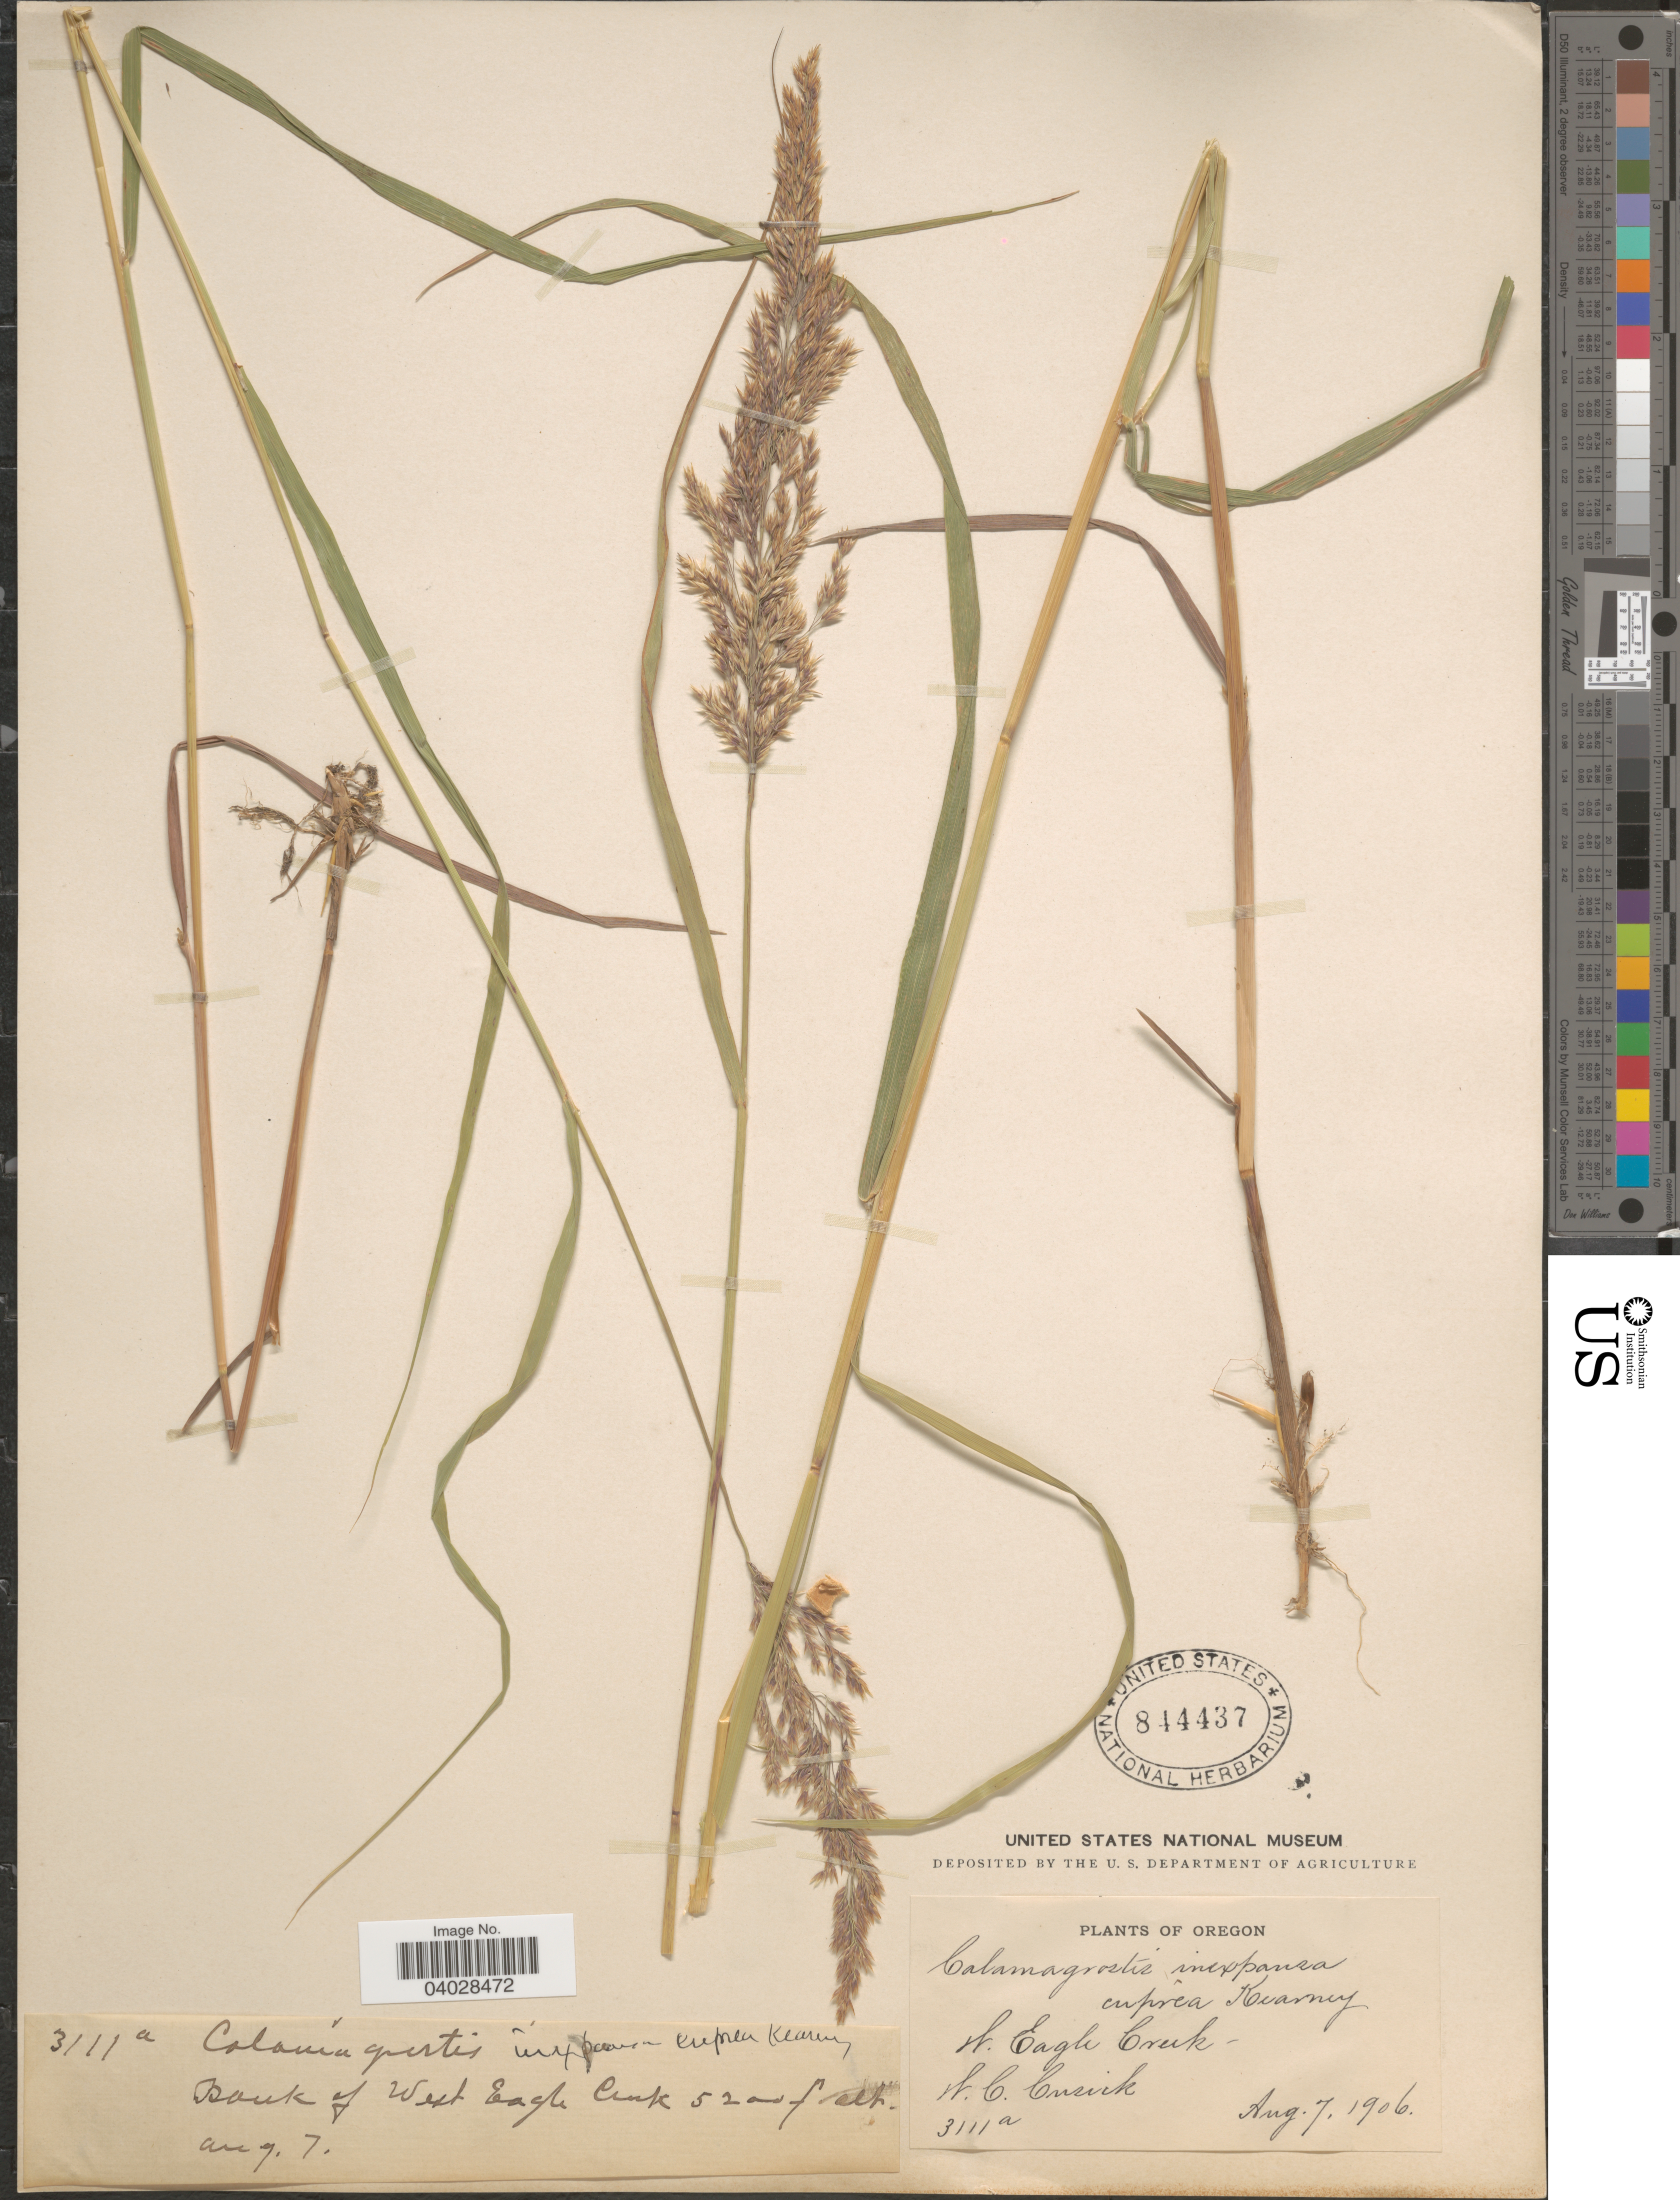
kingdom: Plantae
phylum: Tracheophyta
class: Liliopsida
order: Poales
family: Poaceae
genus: Calamagrostis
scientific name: Calamagrostis canadensis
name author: (Michx.) P. Beauv.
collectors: W. C. Cusick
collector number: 3111a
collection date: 1906-08-07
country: United States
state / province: Oregon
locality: Bank of West Eagle Creek.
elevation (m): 1585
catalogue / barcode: US 844437